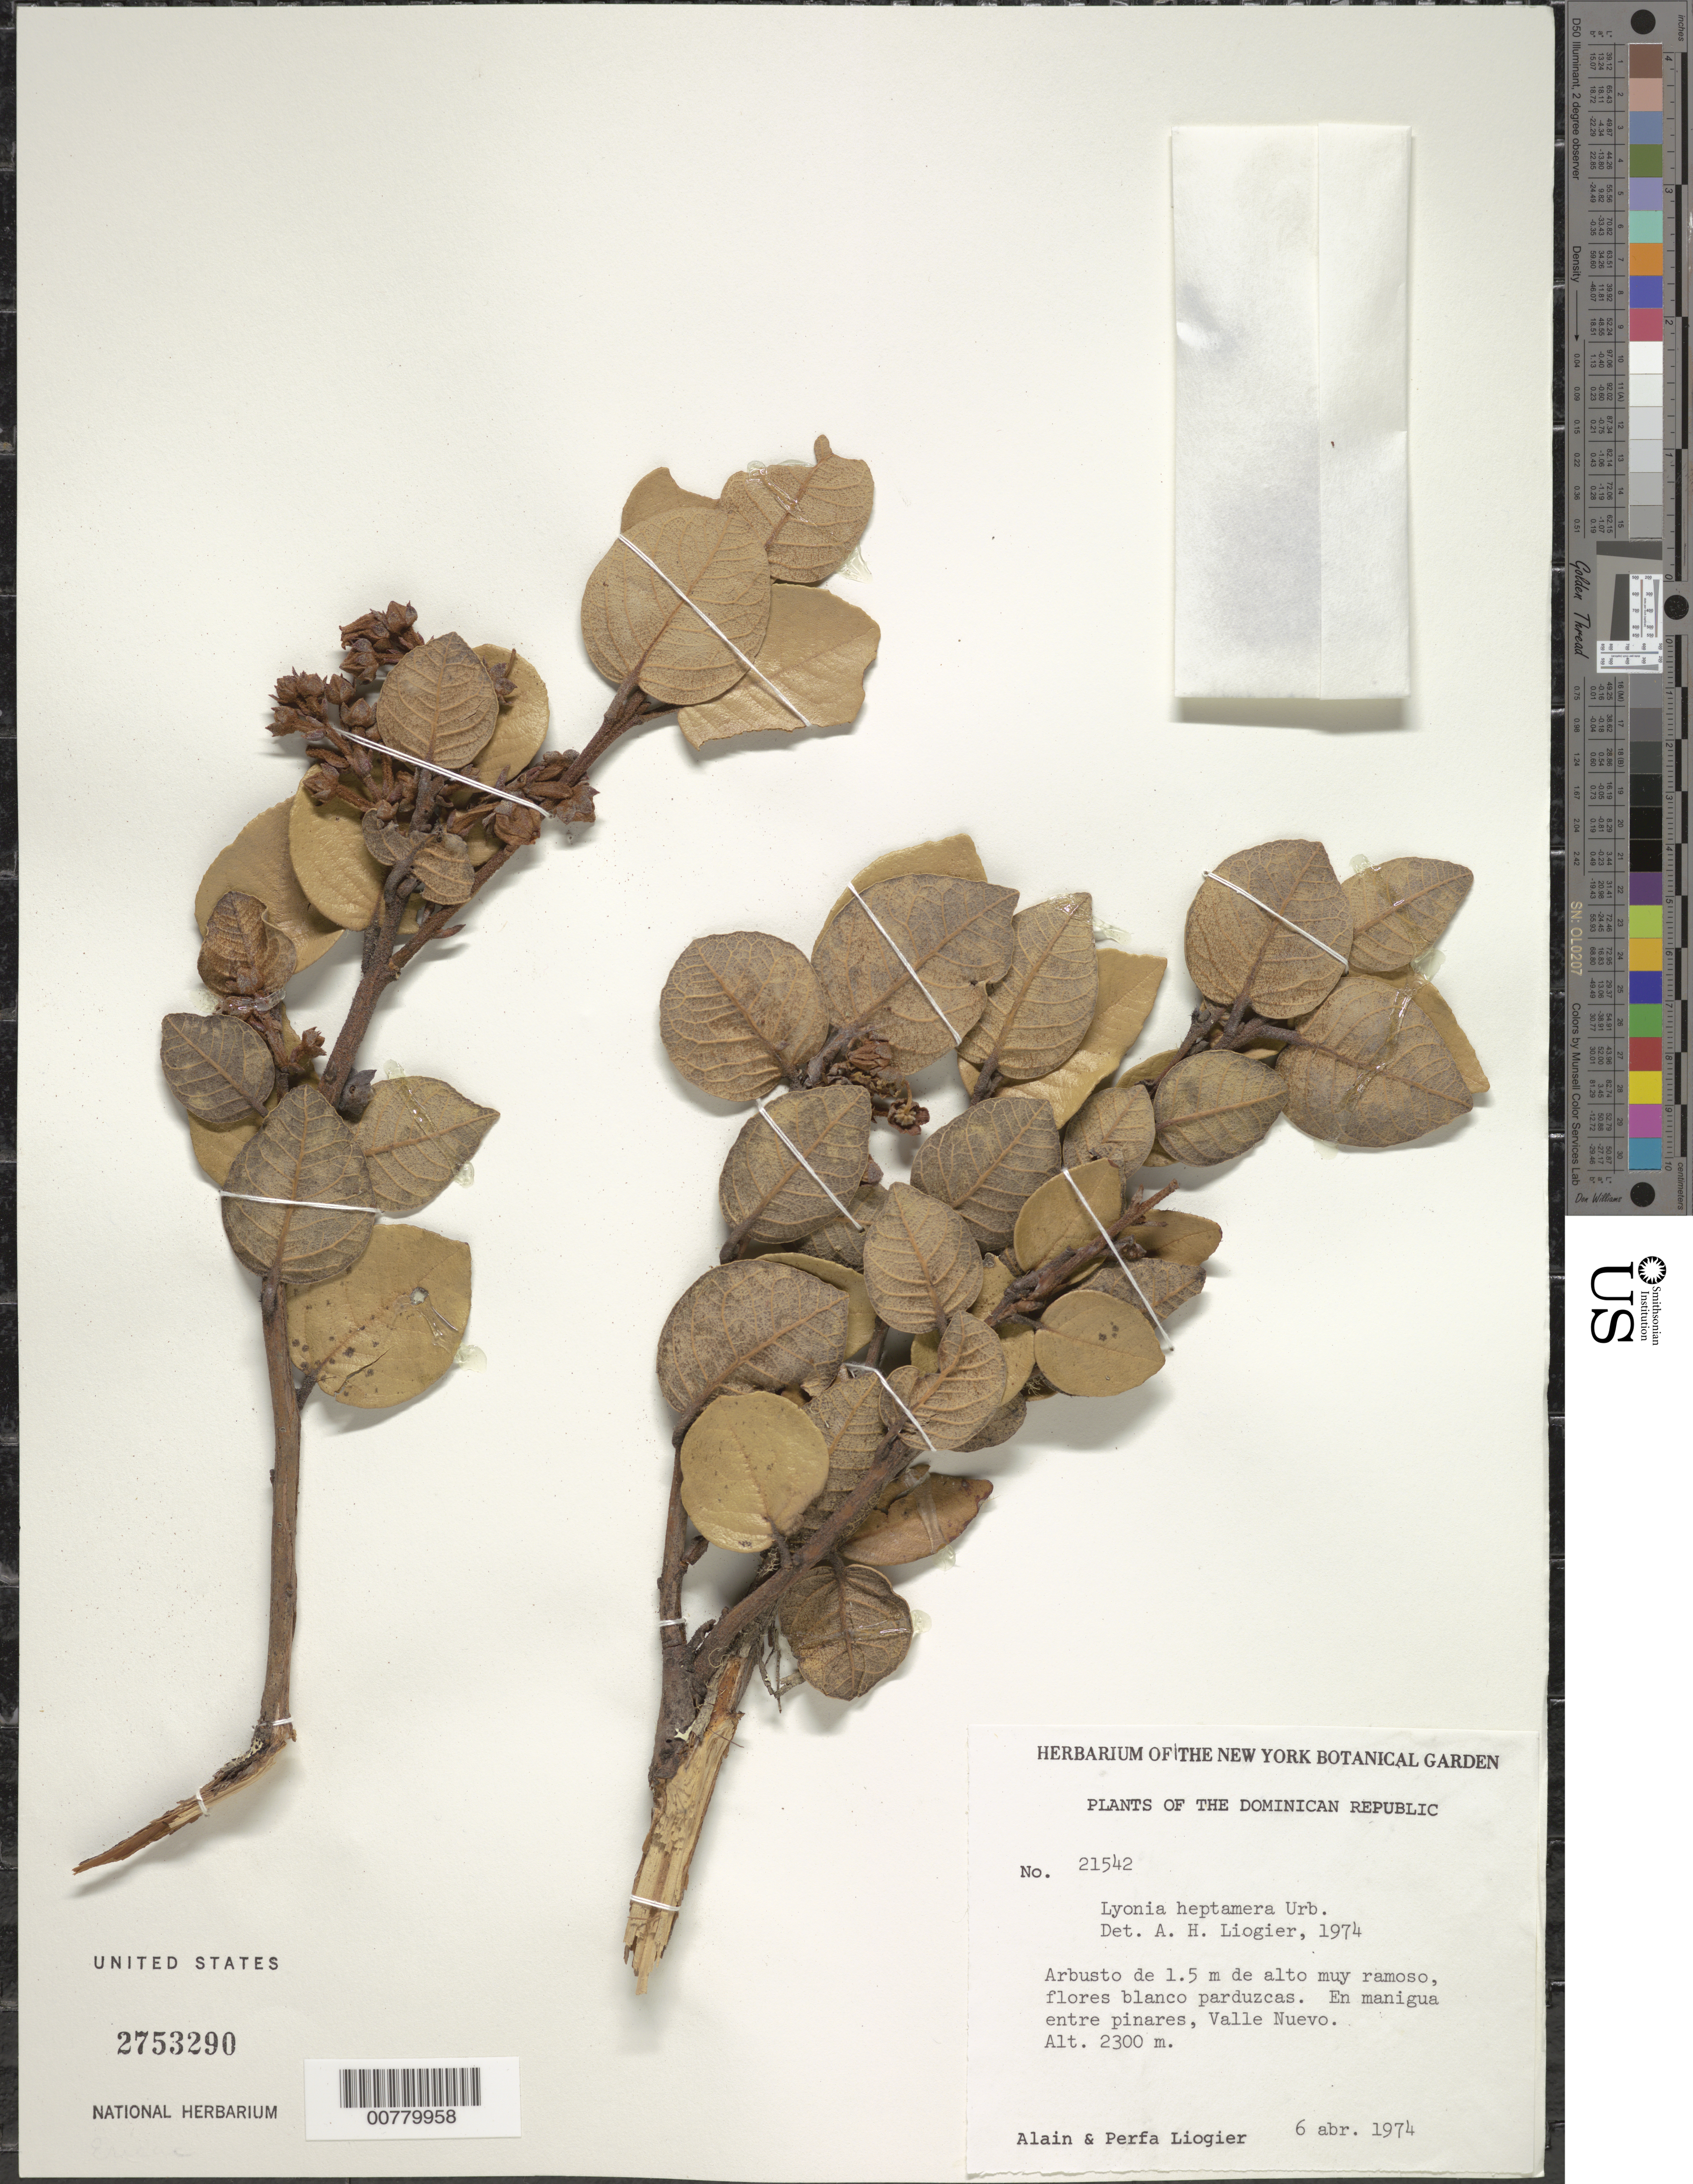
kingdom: Plantae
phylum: Tracheophyta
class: Magnoliopsida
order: Ericales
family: Ericaceae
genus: Lyonia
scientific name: Lyonia heptamera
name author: Urb.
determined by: Liogier, Alain H.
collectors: A. H. Liogier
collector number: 21542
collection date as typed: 06 Apr 1974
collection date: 1974-04-06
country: Dominican Republic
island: Hispaniola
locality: Valle Nuevo.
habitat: Within pines.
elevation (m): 2300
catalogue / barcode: US 2753290